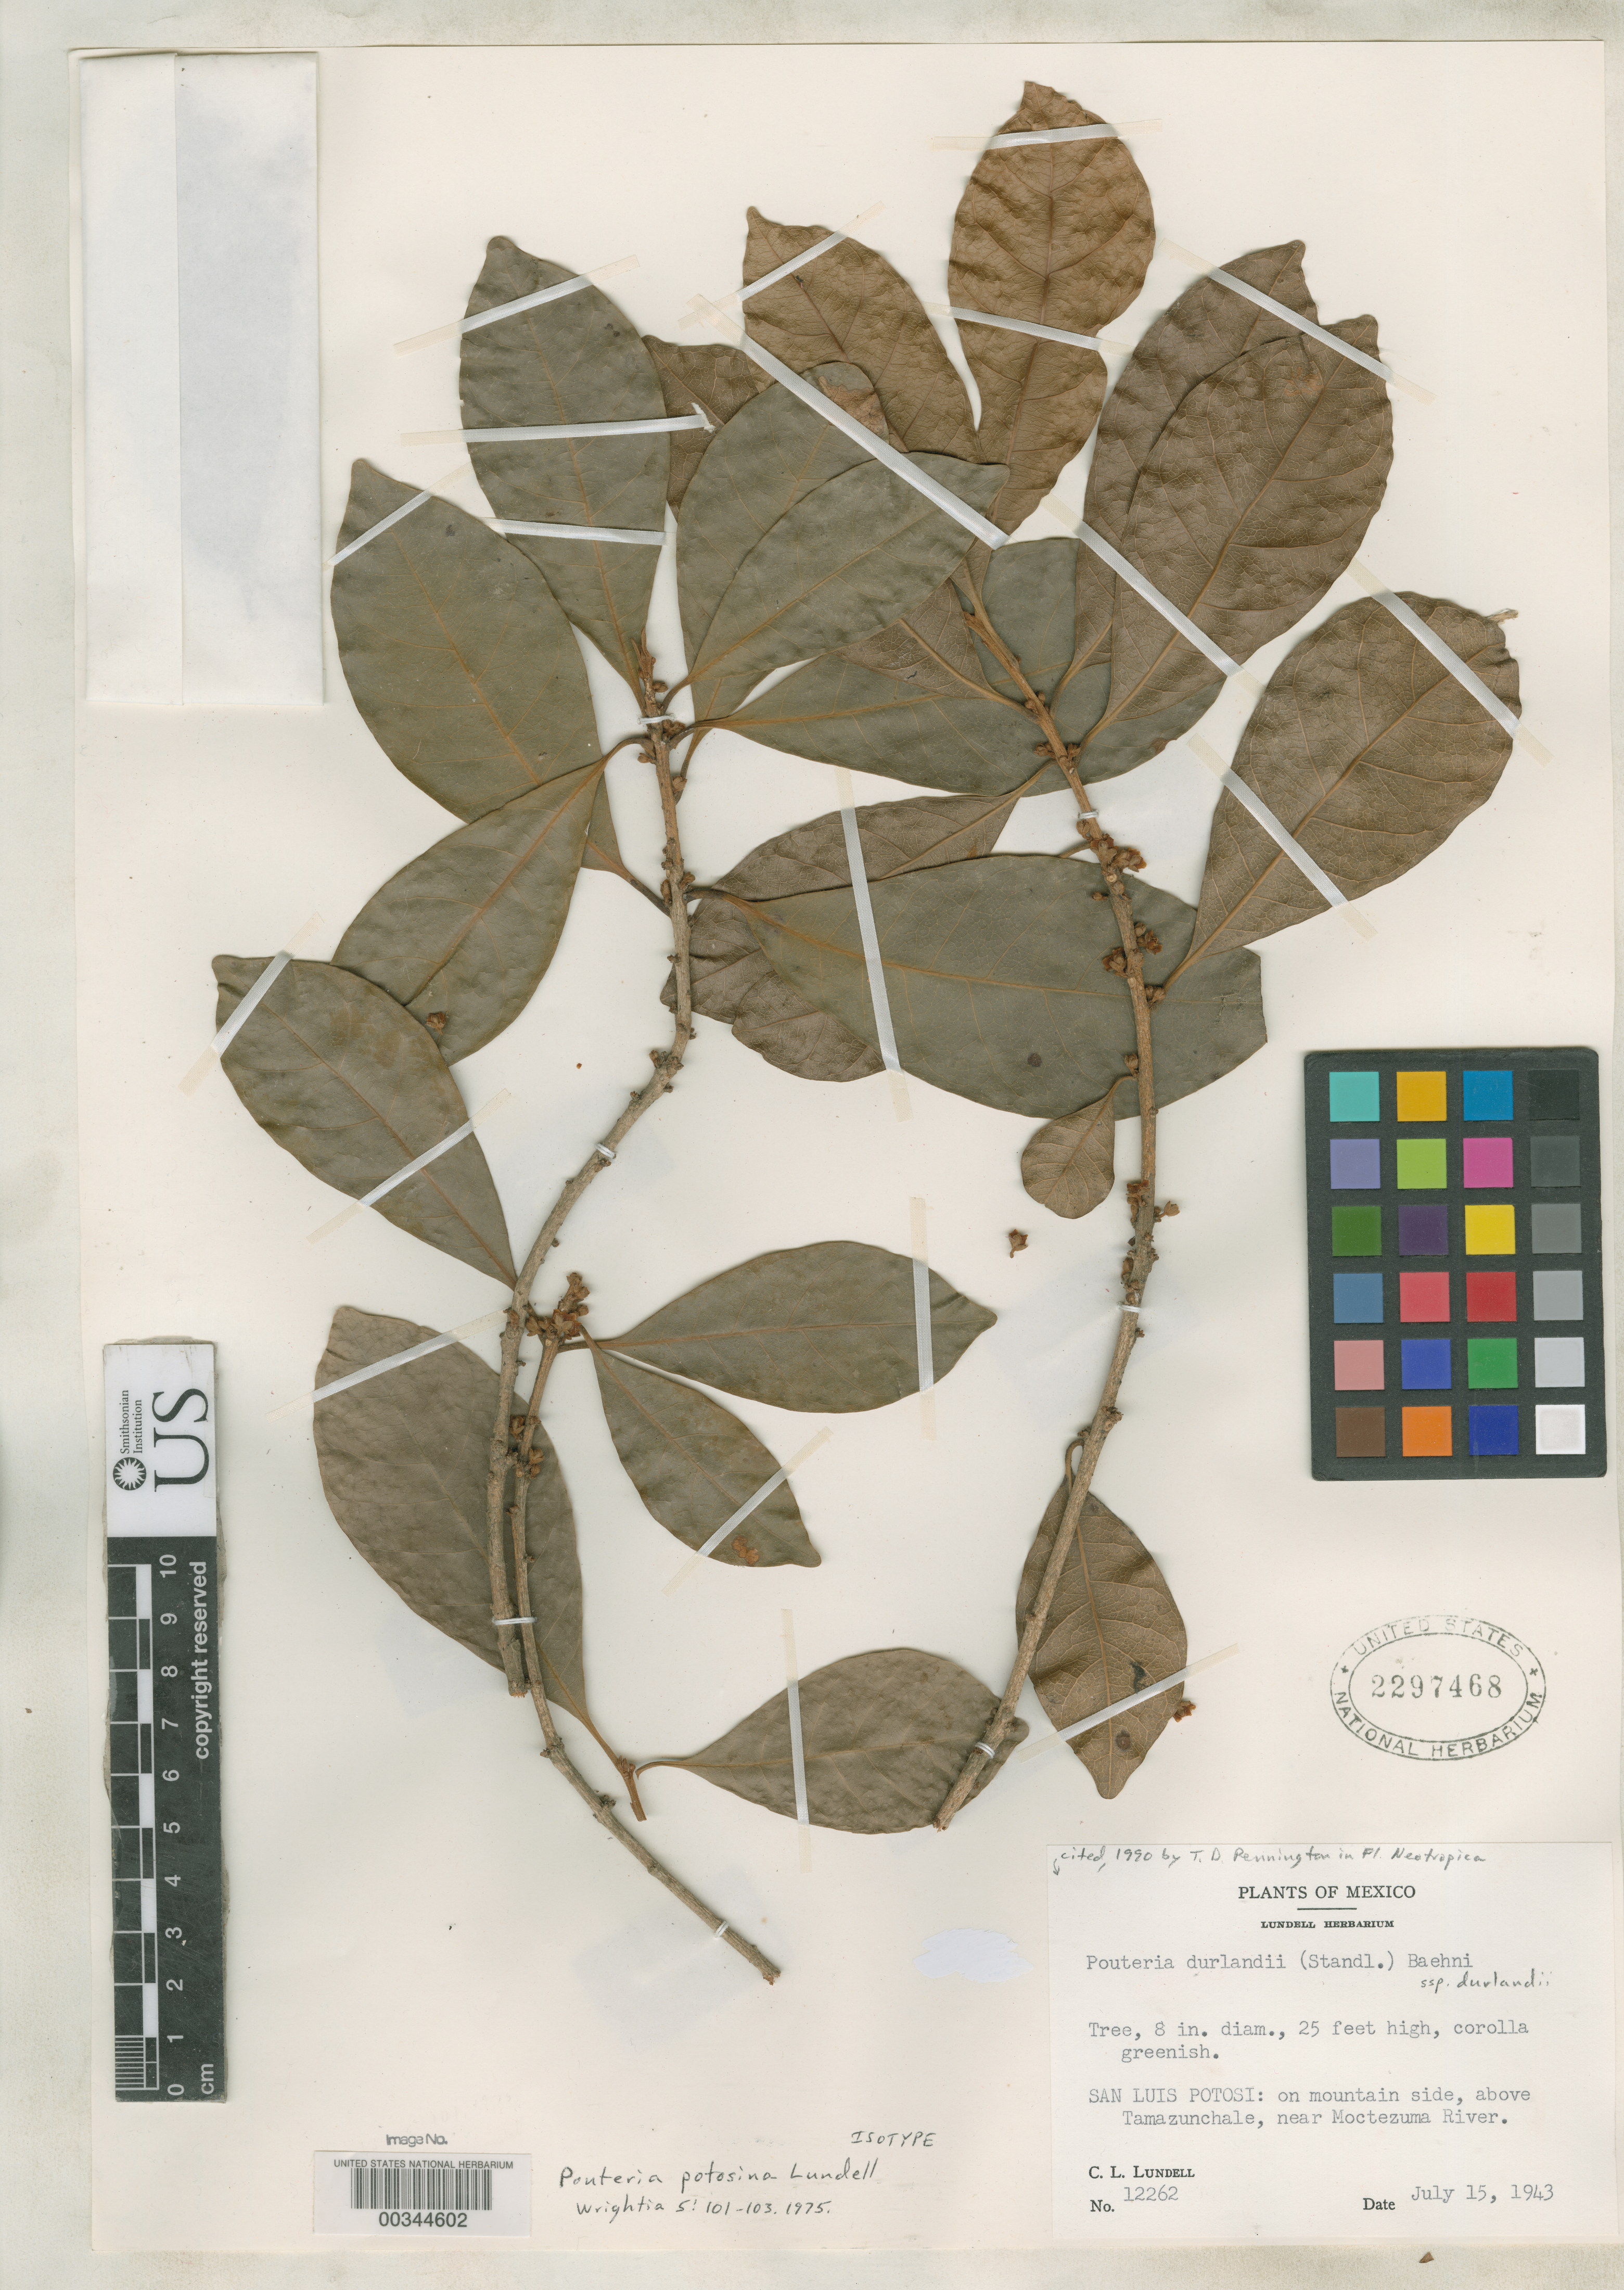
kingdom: Plantae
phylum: Tracheophyta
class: Magnoliopsida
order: Ericales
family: Sapotaceae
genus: Pouteria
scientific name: Pouteria potosina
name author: Lundell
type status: Isotype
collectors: C. L. Lundell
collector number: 12262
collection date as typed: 15 Jul 1943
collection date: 1943-07-15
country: Mexico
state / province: San Luis Potosi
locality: Mountain side, above Tamazunchale, near Moctezuma River.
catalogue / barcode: US 2297468